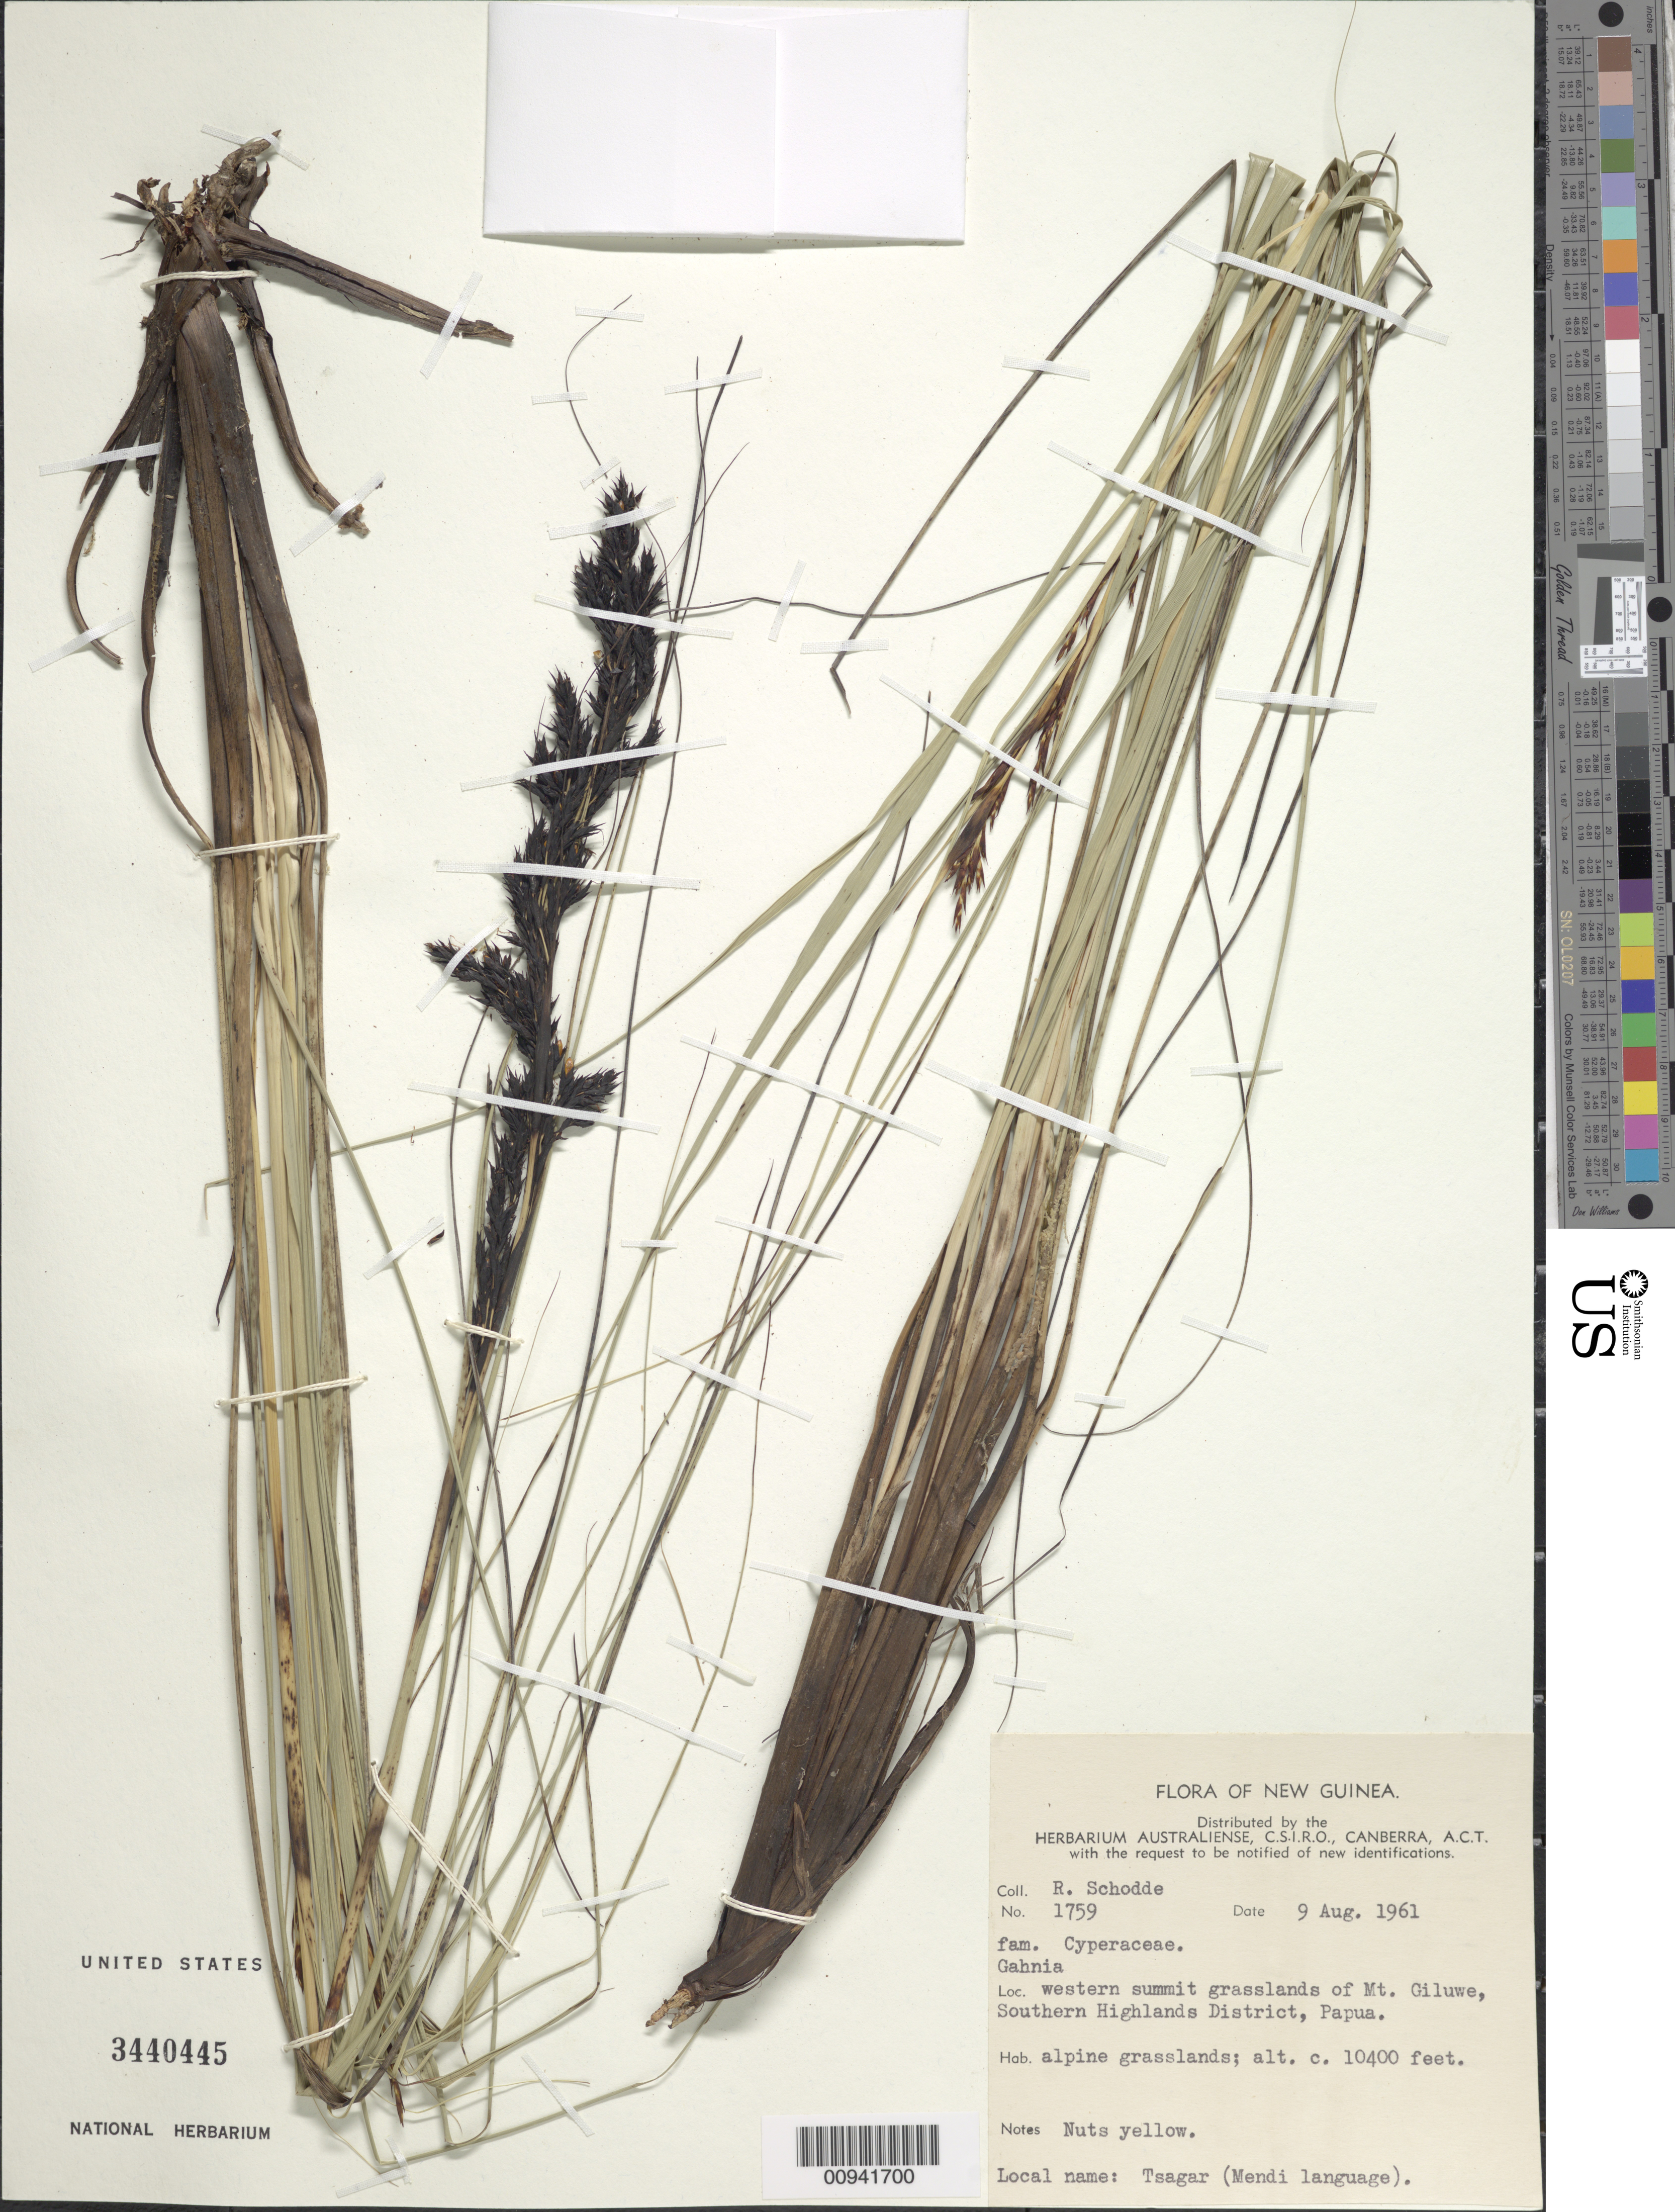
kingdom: Plantae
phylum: Tracheophyta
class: Liliopsida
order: Poales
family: Cyperaceae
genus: Gahnia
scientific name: Gahnia javanica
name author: Moritzi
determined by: Kern, J. H.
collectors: R. Schodde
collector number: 1759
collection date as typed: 09 Aug 1961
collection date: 1961-08-09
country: Papua New Guinea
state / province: Southern Highlands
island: New Guinea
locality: Mt. Giluwe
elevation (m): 3170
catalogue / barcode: US 3440445